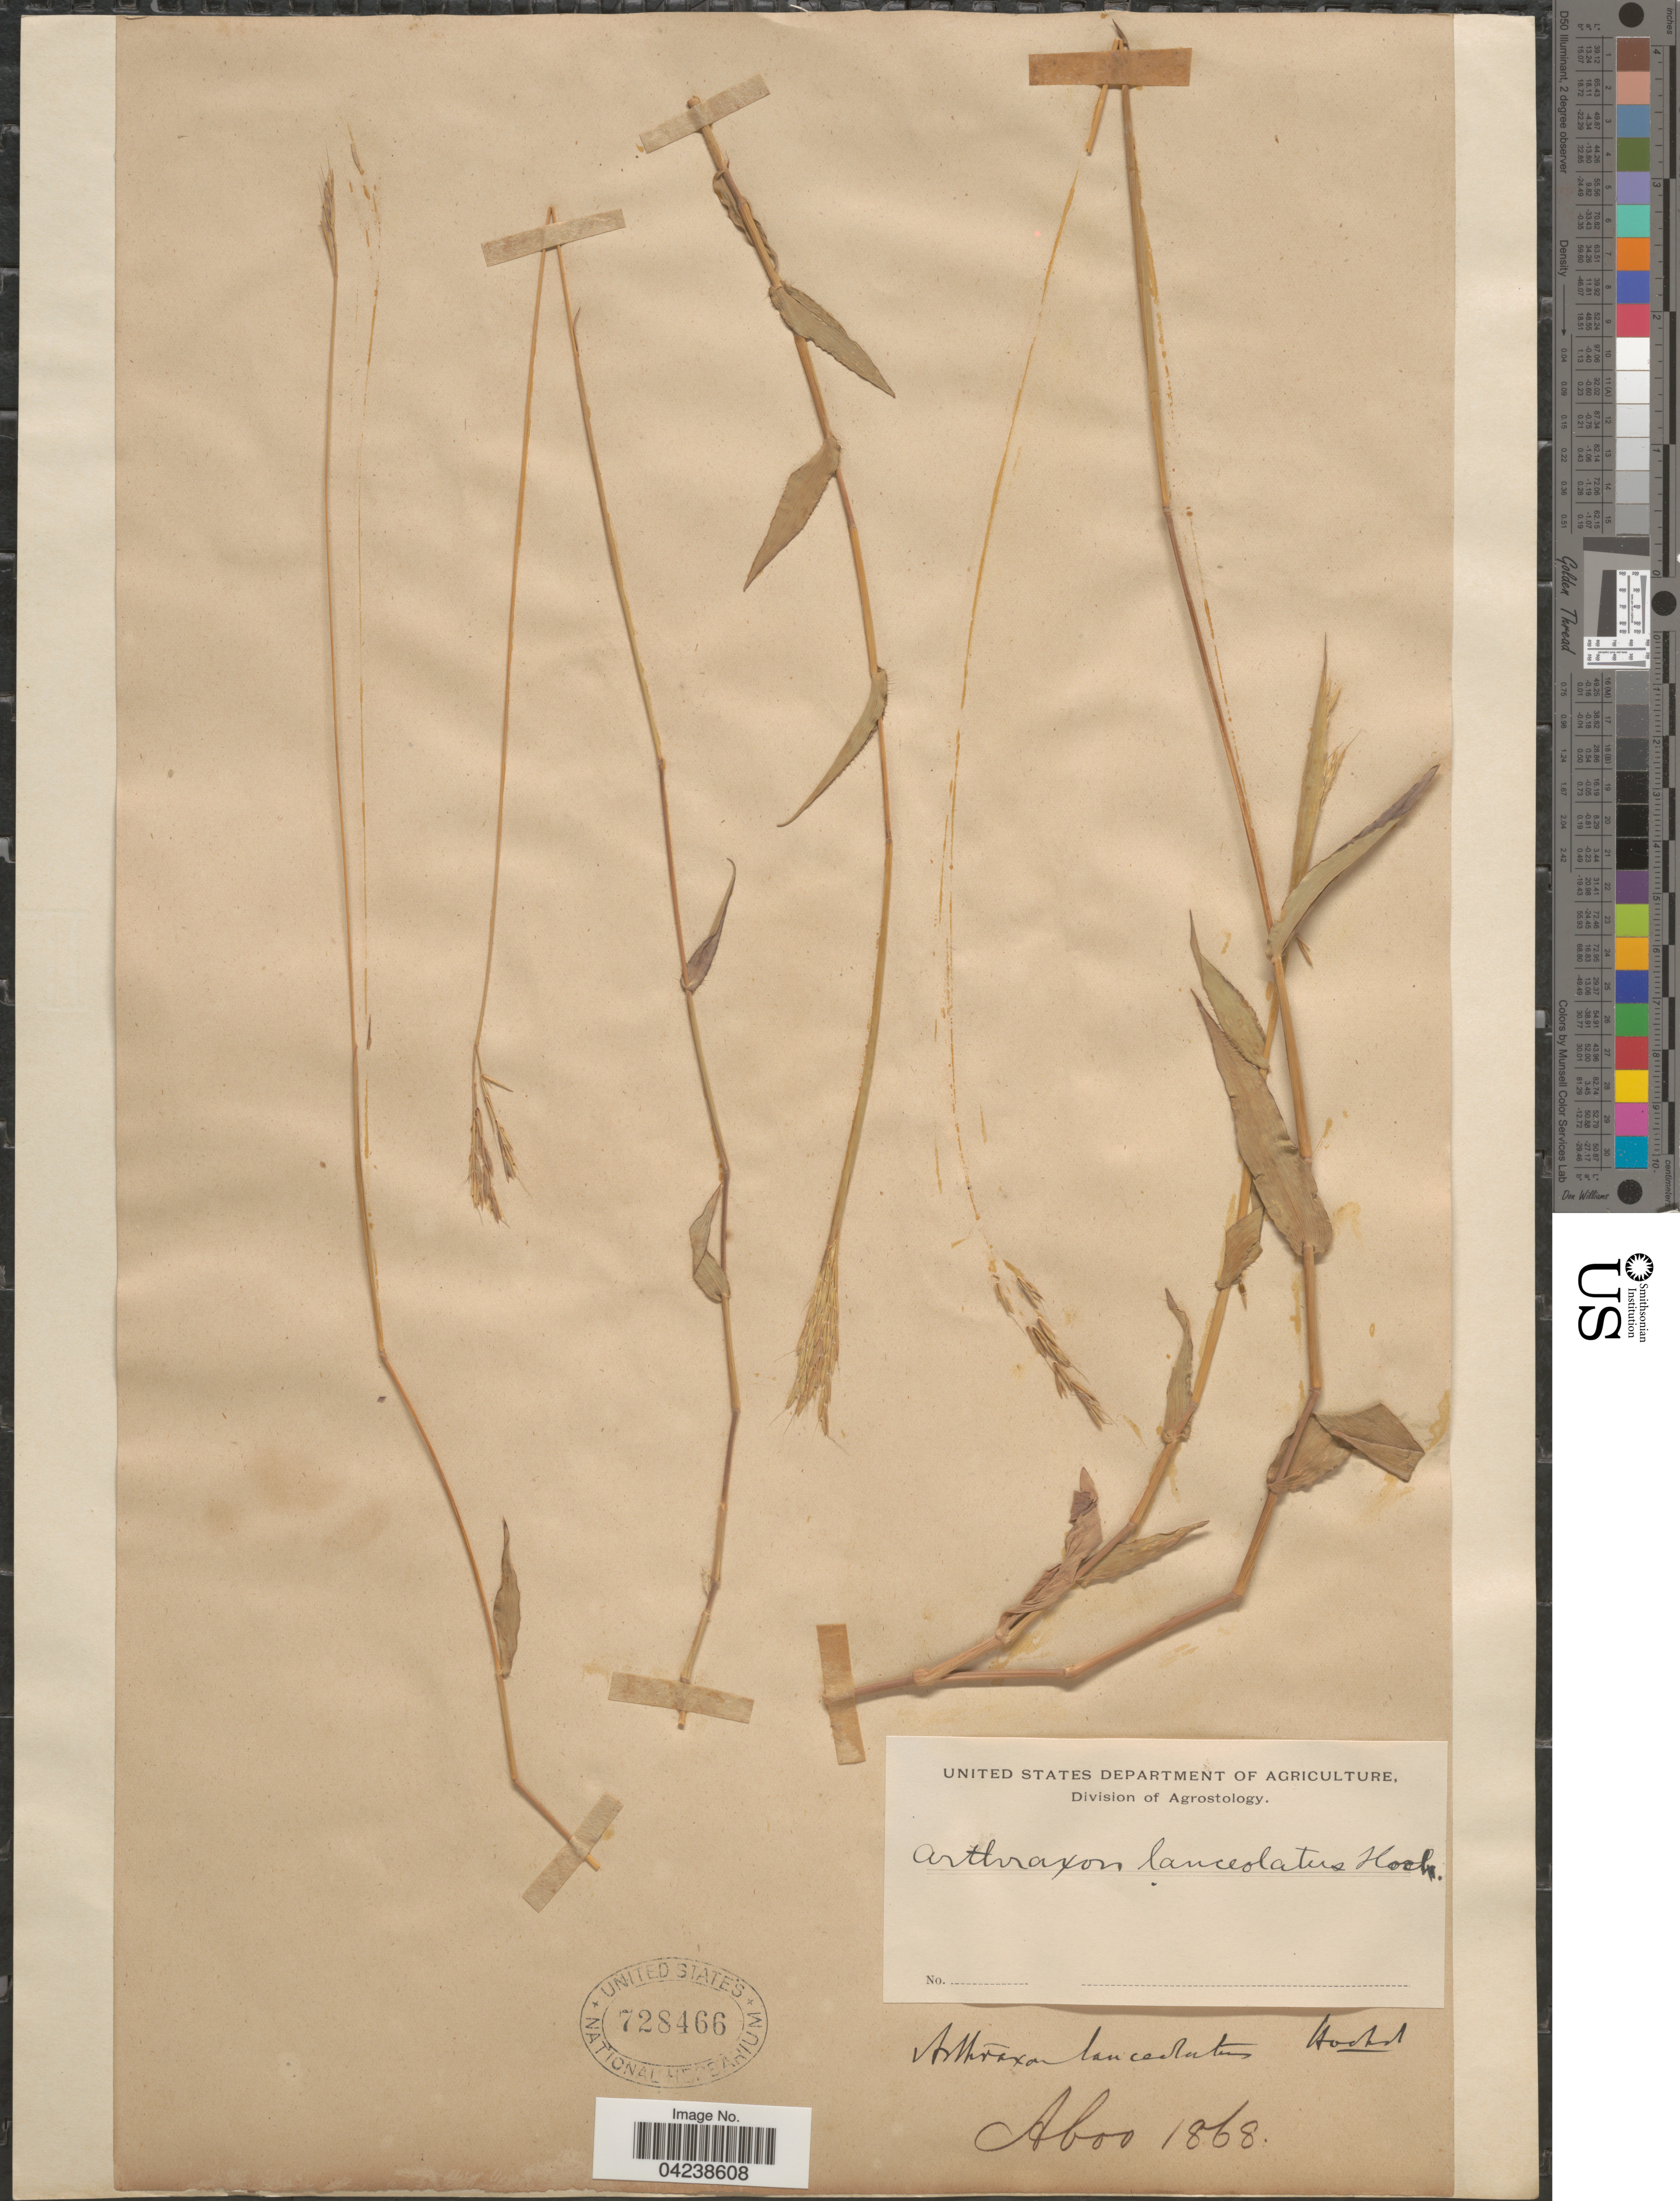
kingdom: Plantae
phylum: Tracheophyta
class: Liliopsida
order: Poales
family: Poaceae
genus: Arthraxon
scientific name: Arthraxon lanceolatus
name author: (Roxb.) Hochst.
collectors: Aboo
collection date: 1868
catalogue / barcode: US 728466